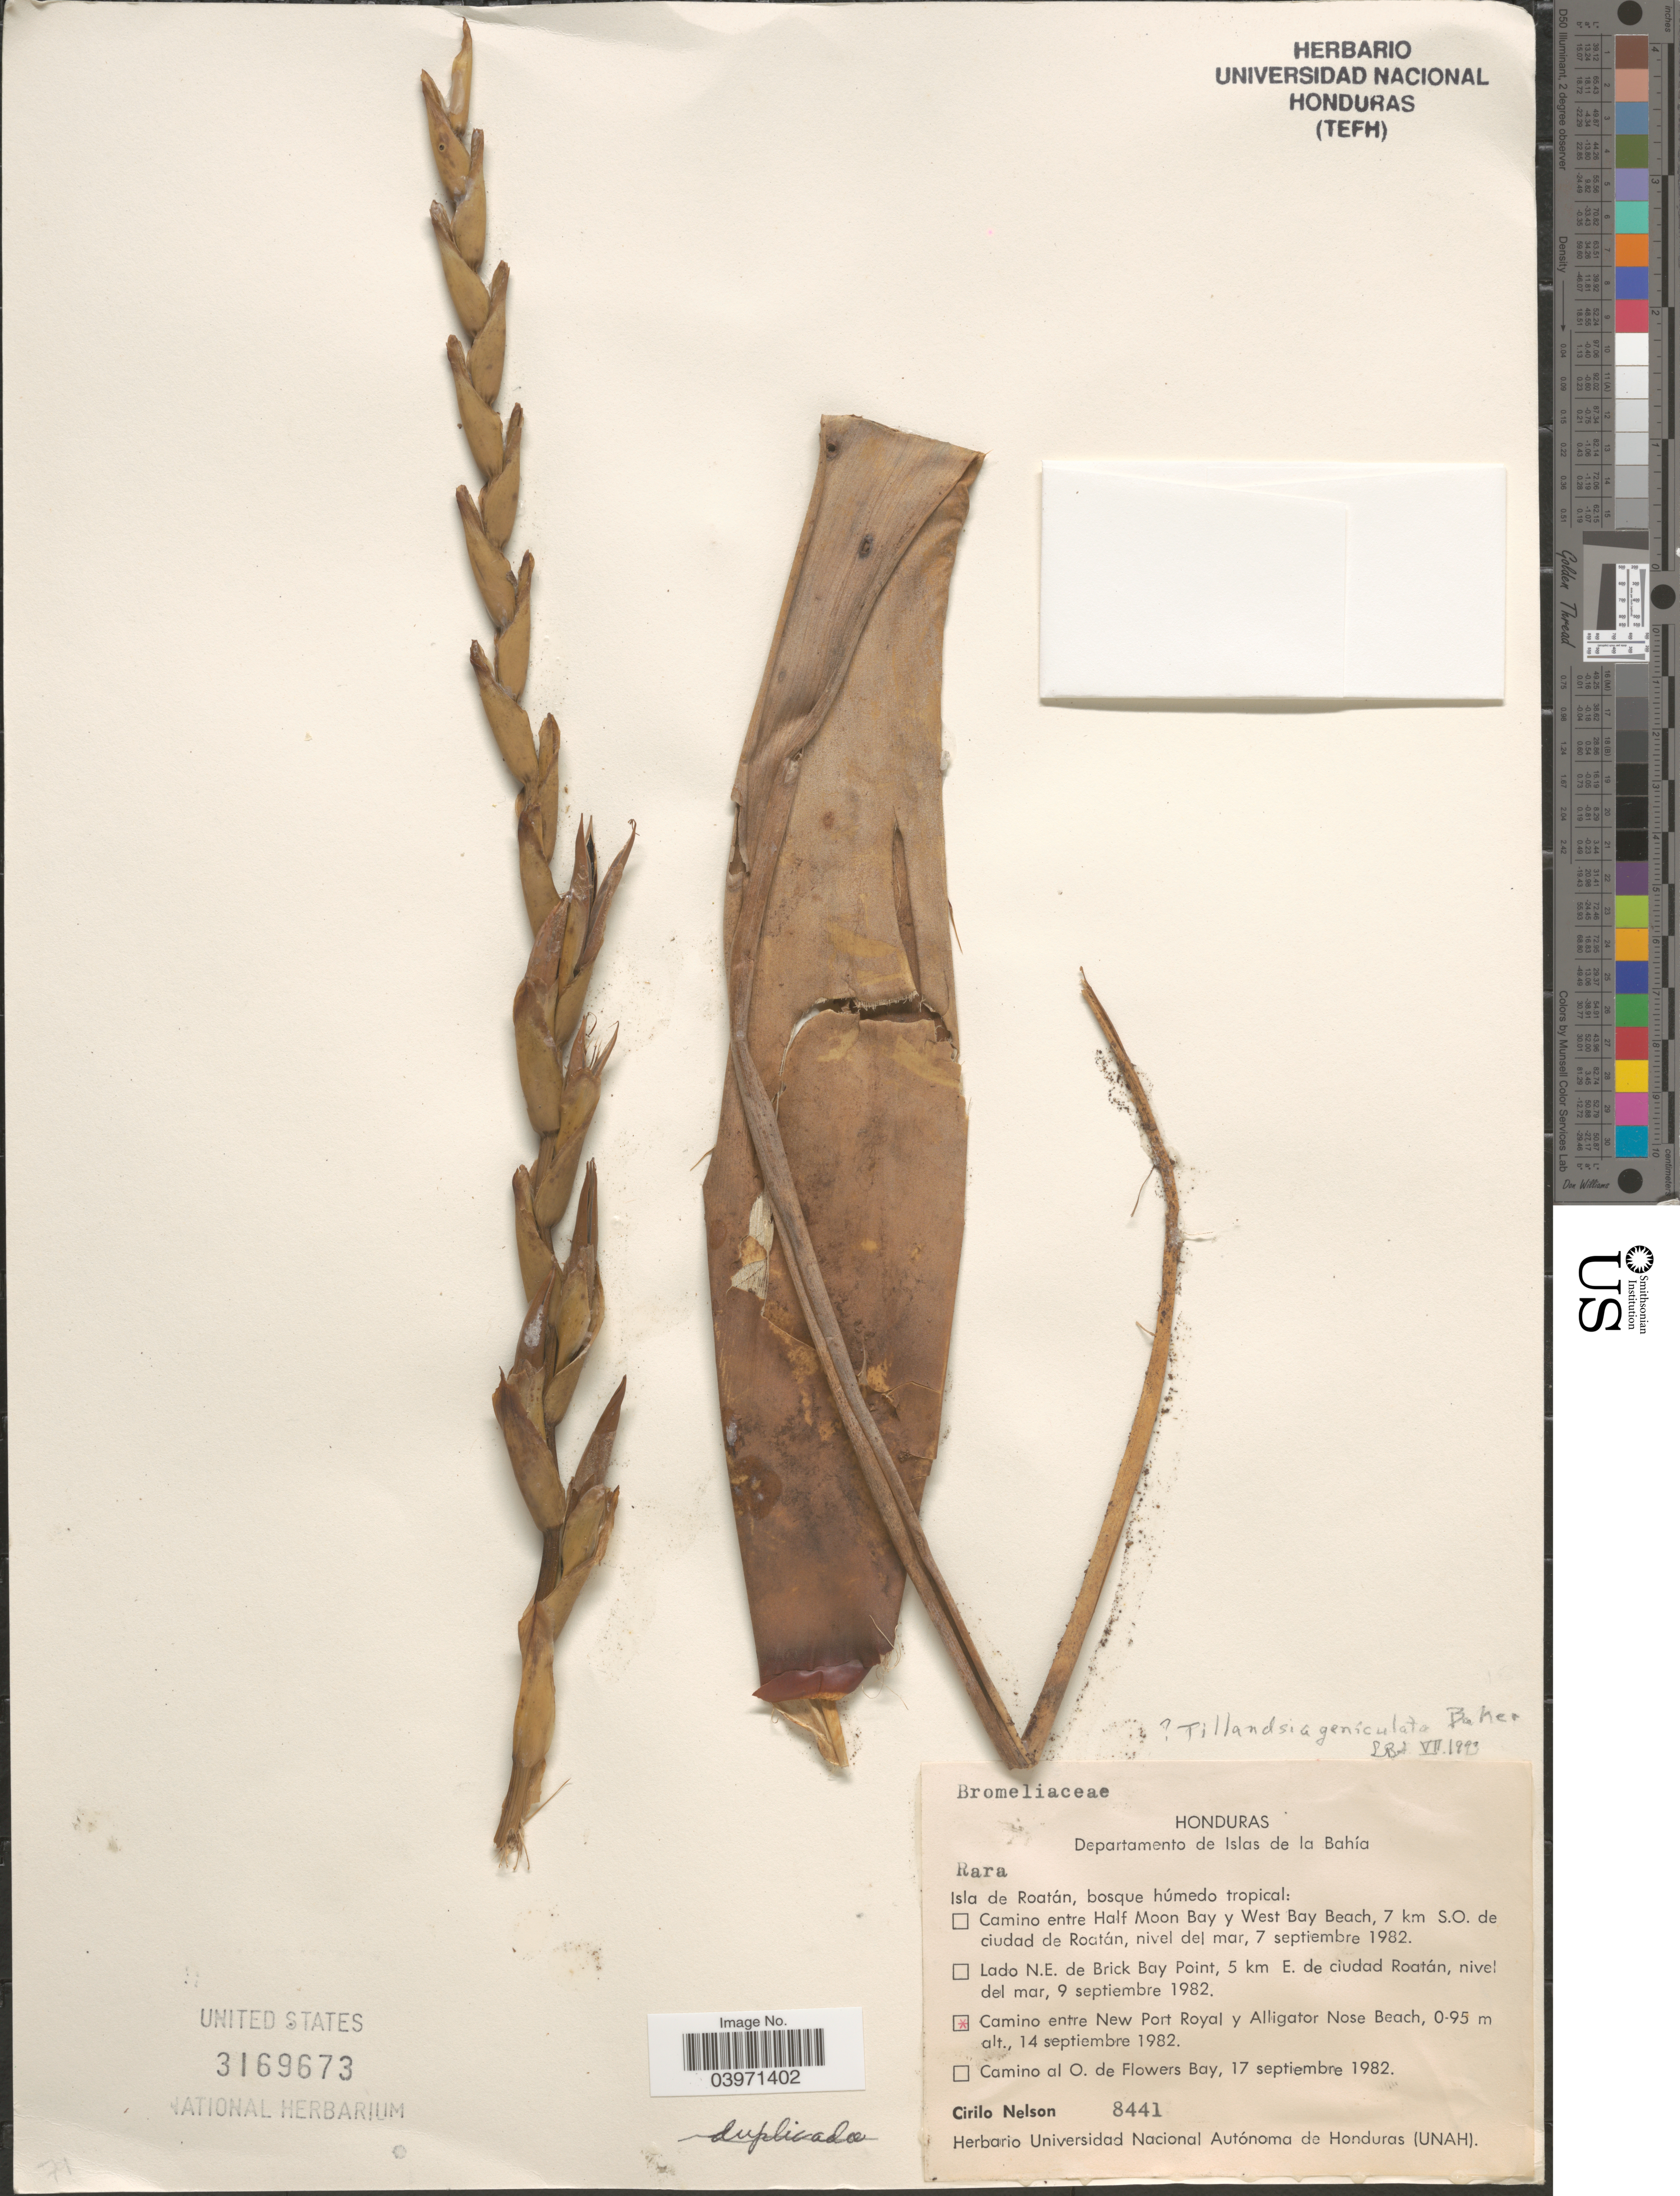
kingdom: Plantae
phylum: Tracheophyta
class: Liliopsida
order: Poales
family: Bromeliaceae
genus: Tillandsia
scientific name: Tillandsia limbata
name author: Schltdl.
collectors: C. Nelson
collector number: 8441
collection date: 1982-09-14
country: Honduras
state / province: Islas de la Bahía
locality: Departamento de Islas de la Bahía. Isla de Roatán, bosque húmedo tropical: Camino entre New Port Royal y Alligator Nose Beach.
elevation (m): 0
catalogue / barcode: US 3169673